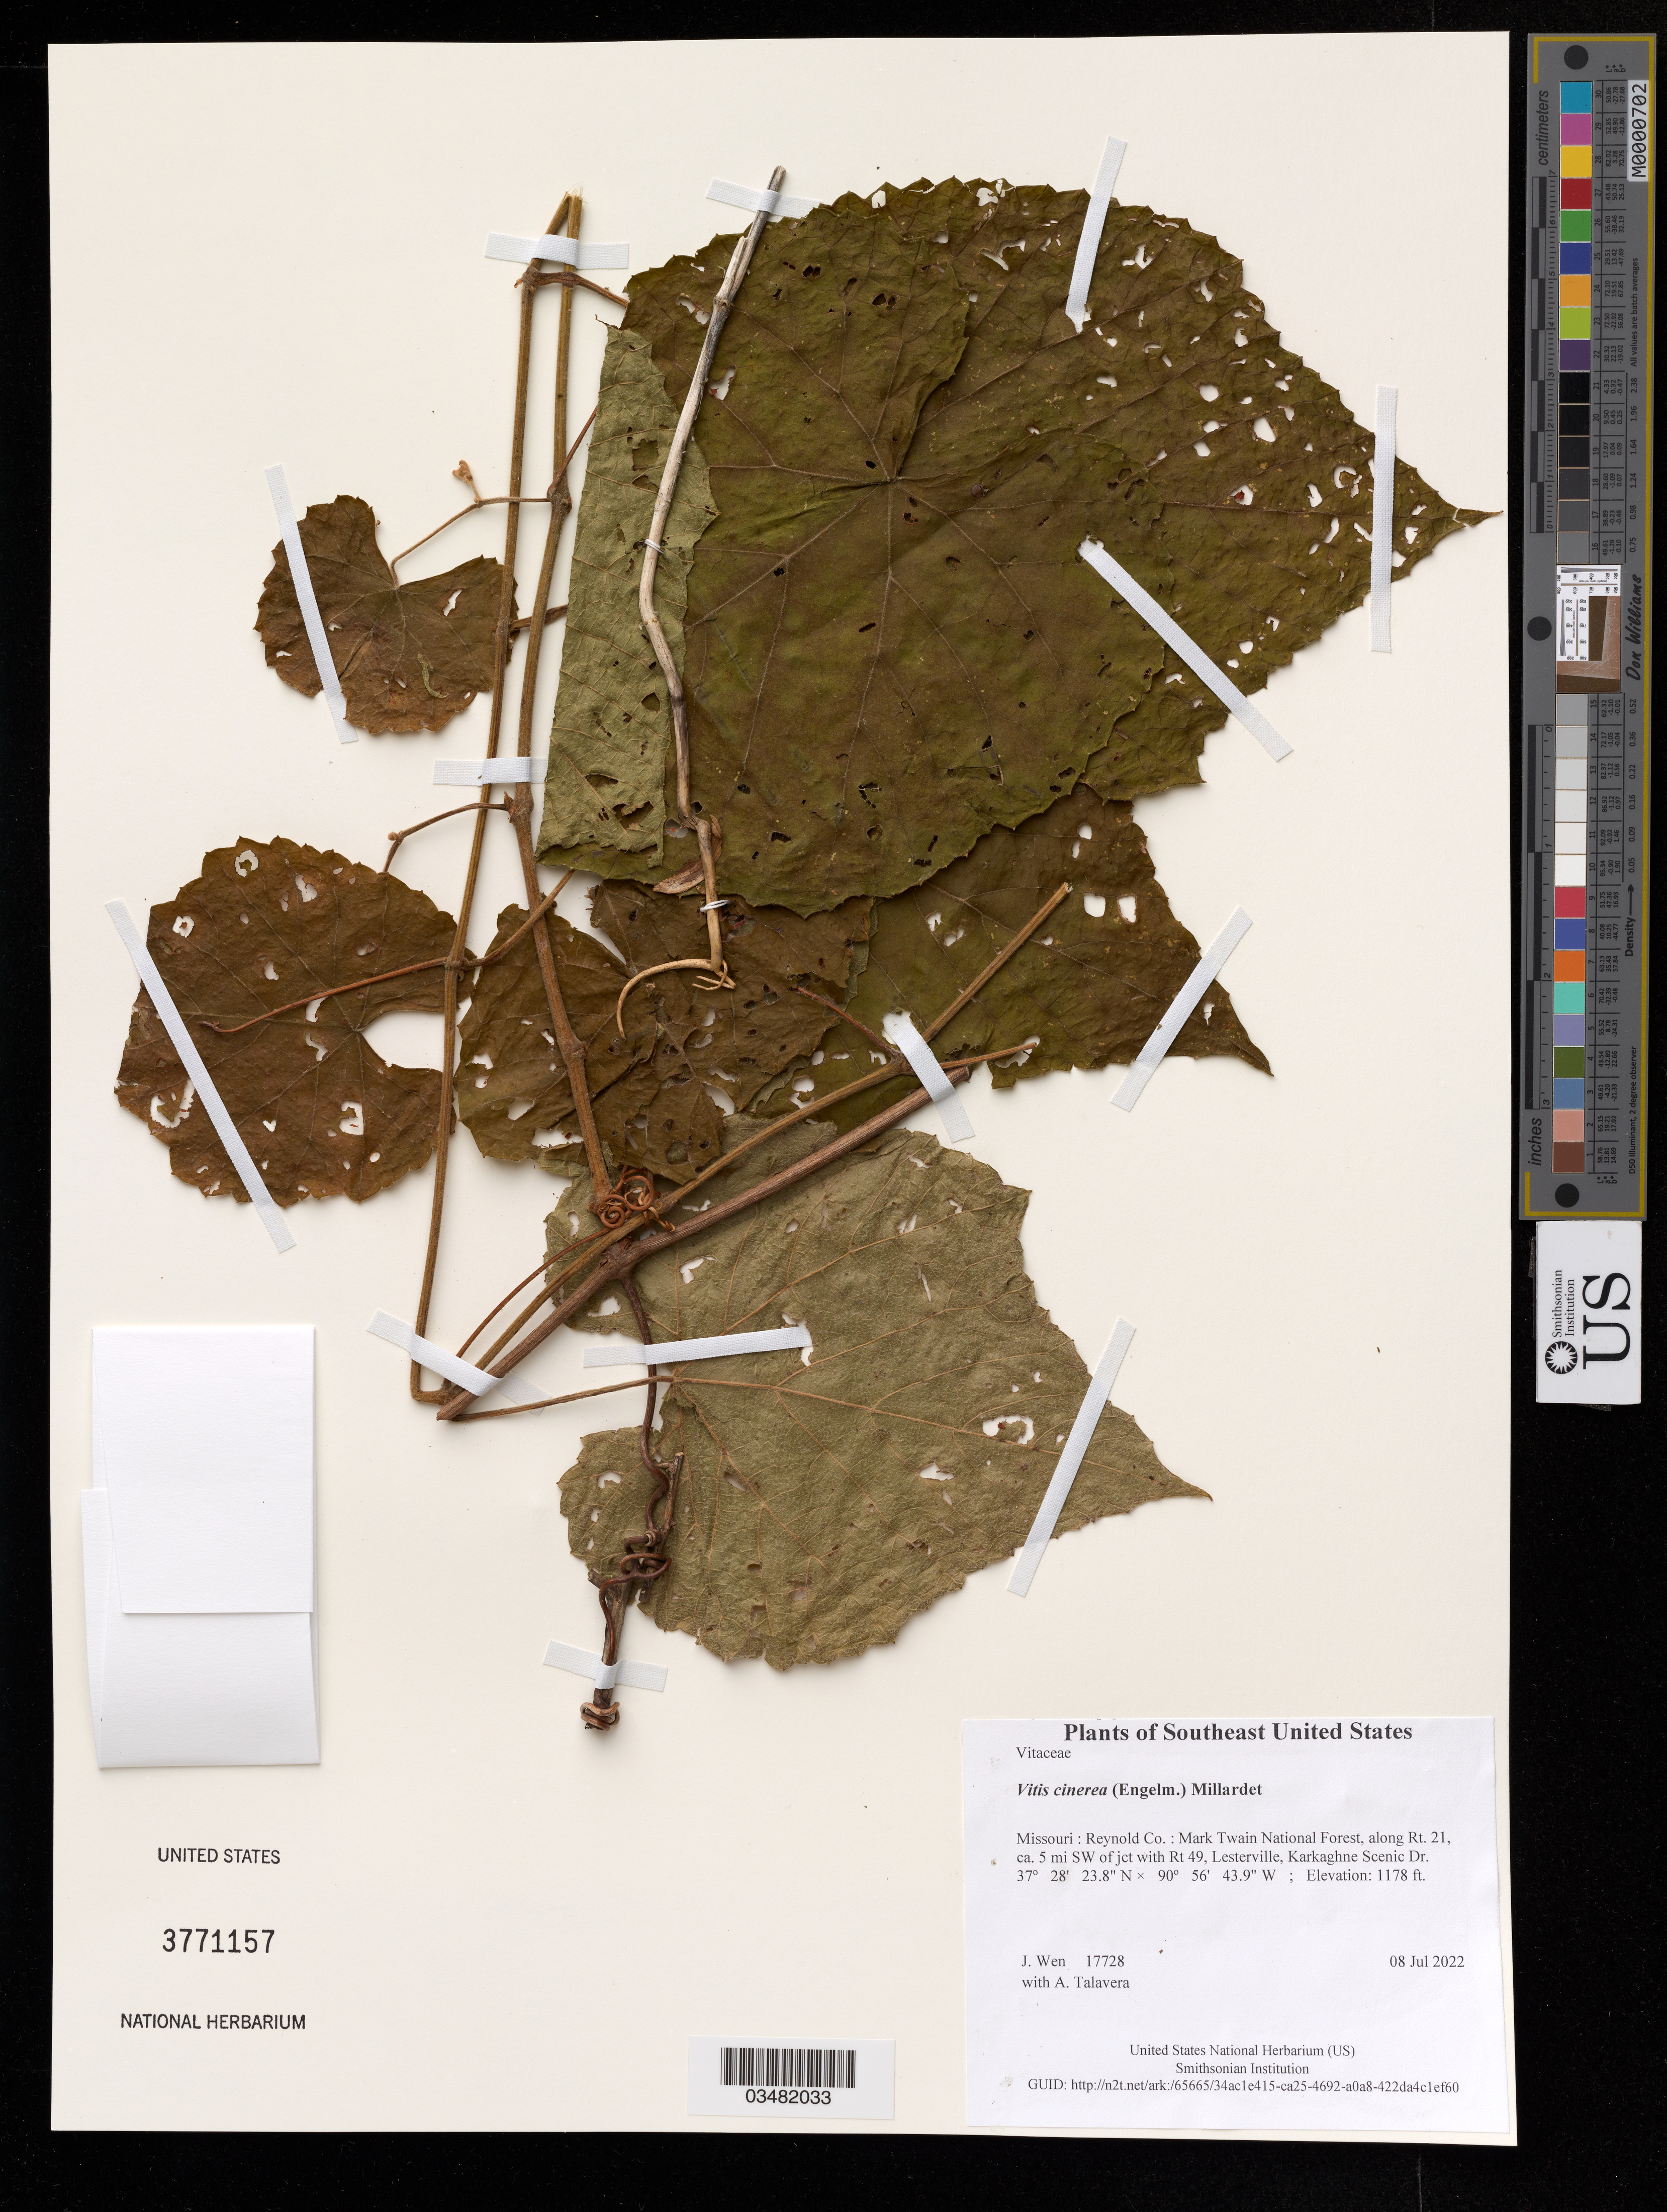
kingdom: Plantae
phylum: Tracheophyta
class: Magnoliopsida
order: Vitales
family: Vitaceae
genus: Vitis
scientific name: Vitis cinerea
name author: (Engelm.) Millardet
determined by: Wen, Jun, (BOT), Smithsonian Institution - National Museum of Natural History (UNITED STATES)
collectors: J. Wen & A. Talavera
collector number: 17728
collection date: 2022-07-08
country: United States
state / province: Missouri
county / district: Reynold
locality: Mark Twain National Forest, along Rt. 21, ca. 5 mi SW of jct with Rt 49, Lesterville, Karkaghne Scenic Dr.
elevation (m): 359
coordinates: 37 28.397 N, 90 56.731 W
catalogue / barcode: US 3771157